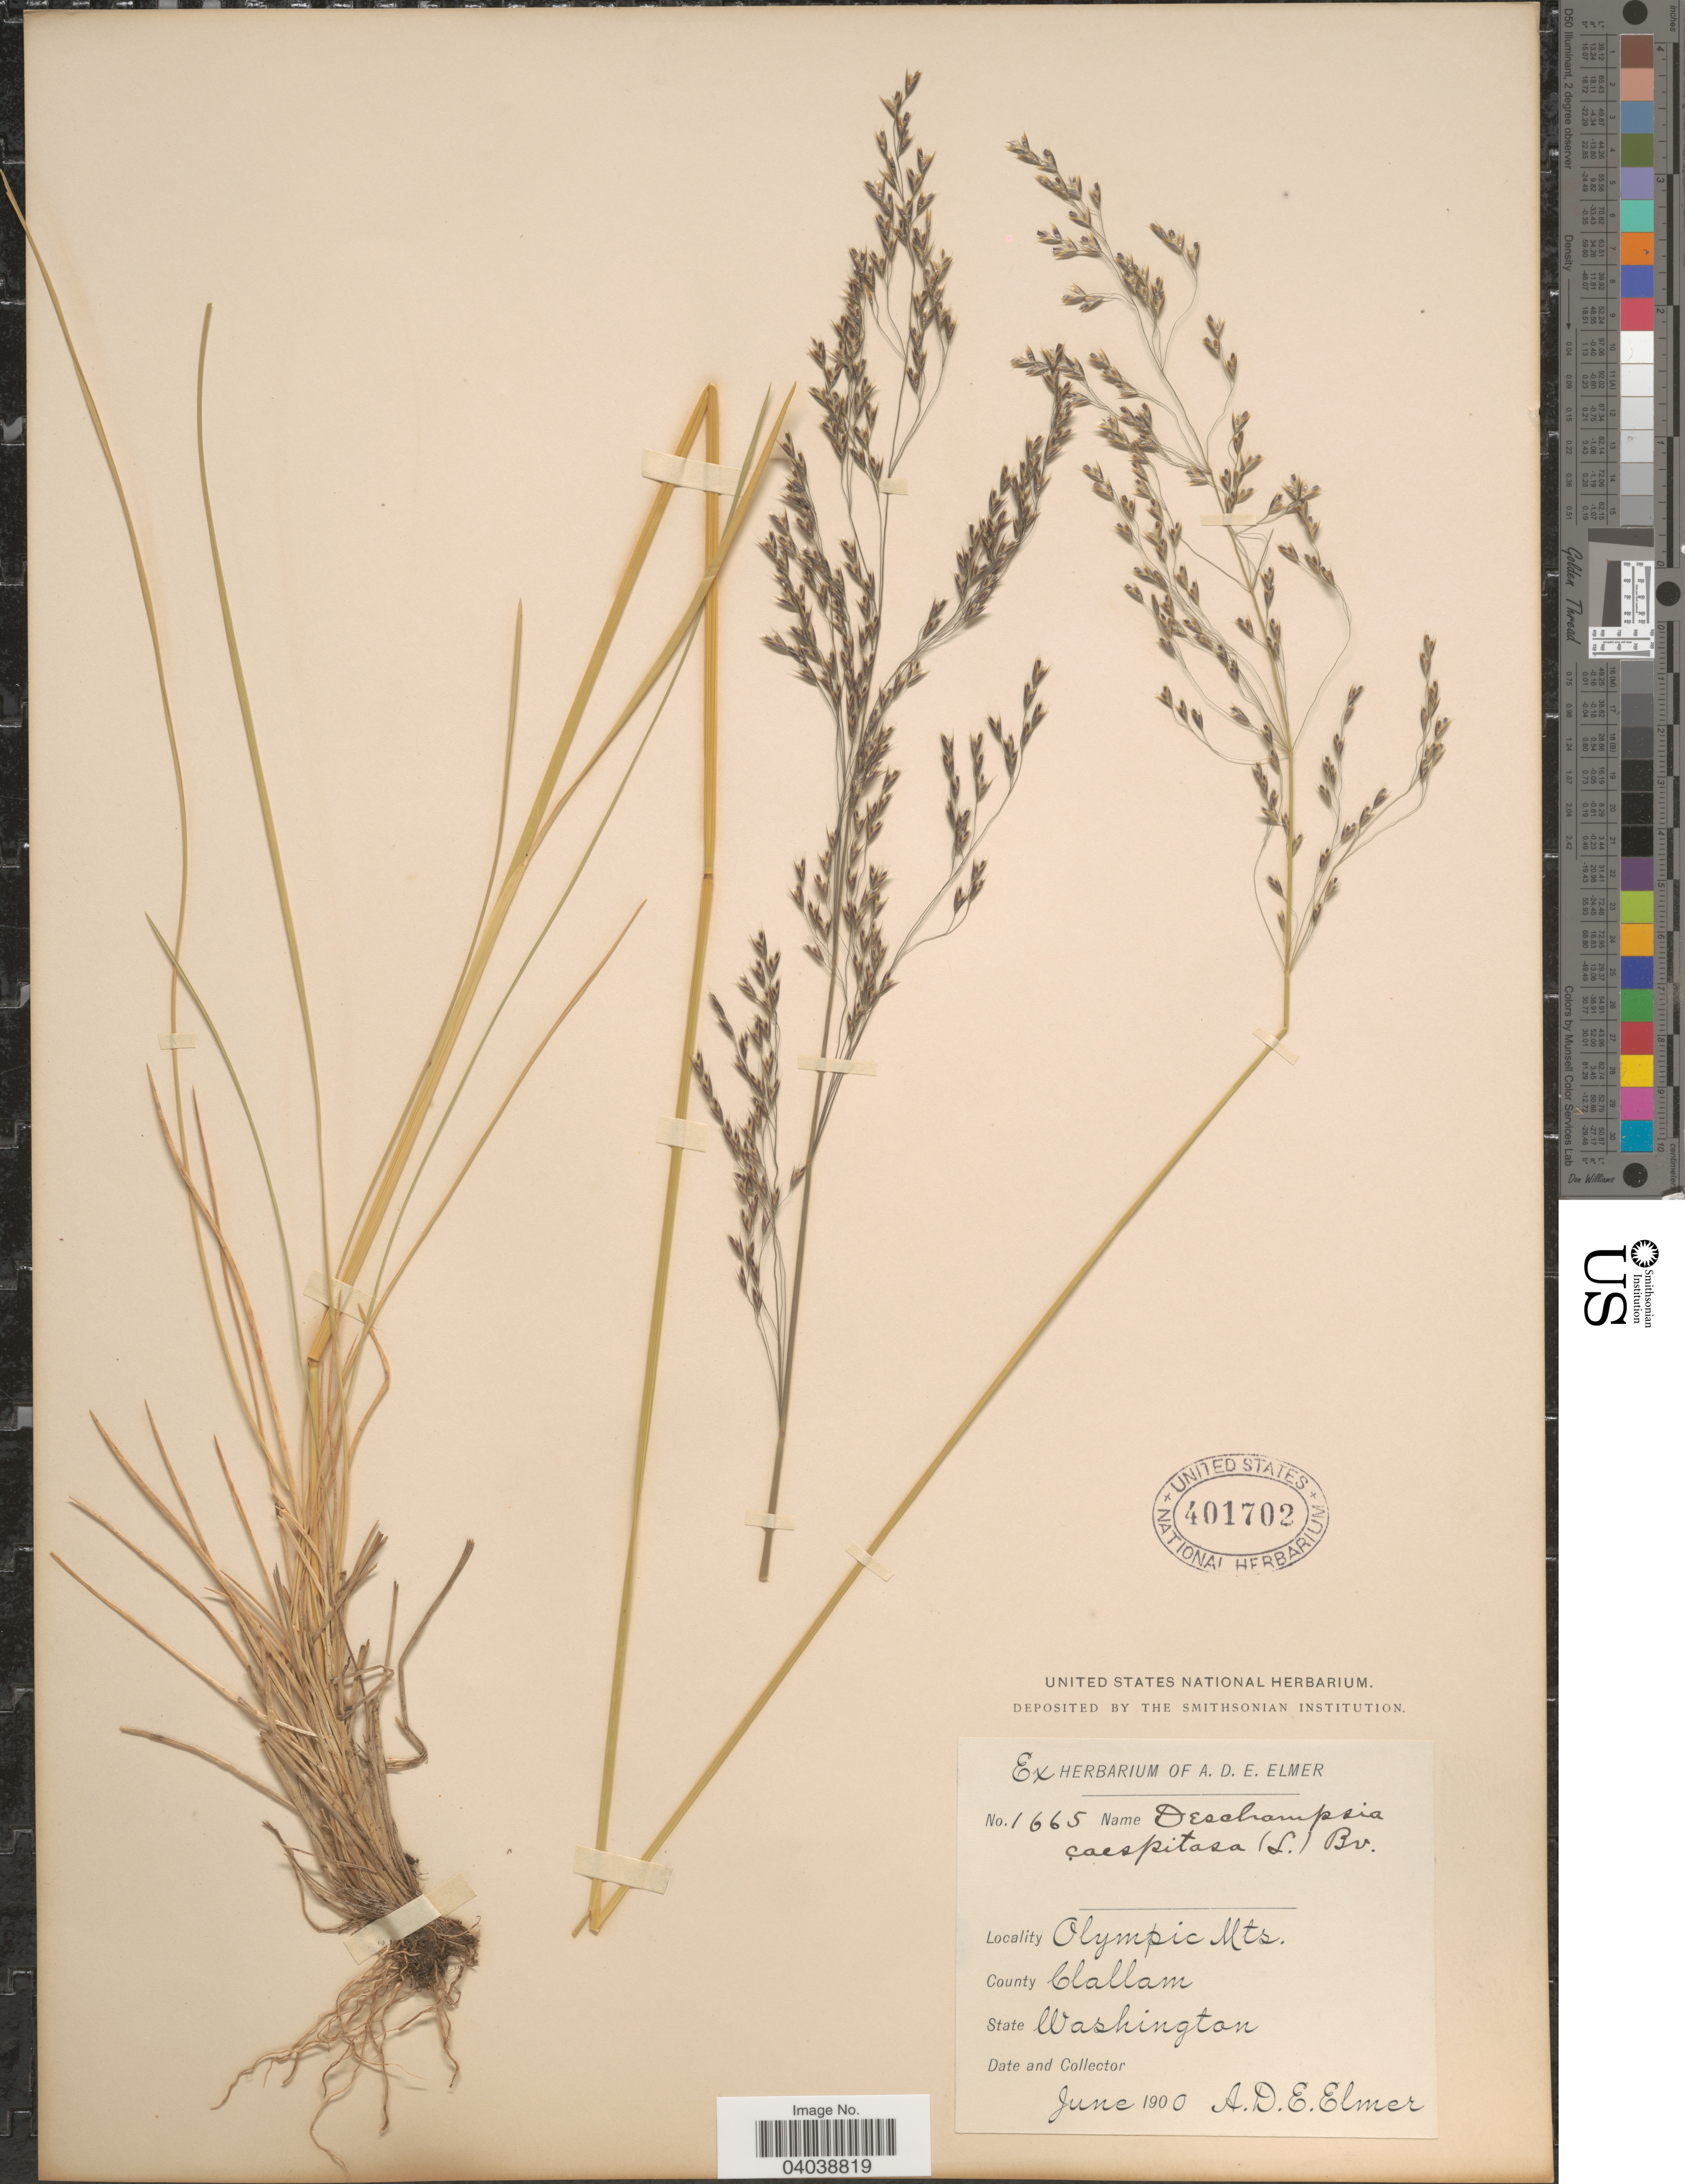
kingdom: Plantae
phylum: Tracheophyta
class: Liliopsida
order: Poales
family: Poaceae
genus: Deschampsia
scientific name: Deschampsia cespitosa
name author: (L.) P. Beauv.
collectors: A. D. E. Elmer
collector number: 1665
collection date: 1900-06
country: United States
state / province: Washington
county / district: Clallam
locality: Olympic Mts. County Clallam.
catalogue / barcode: US 401702